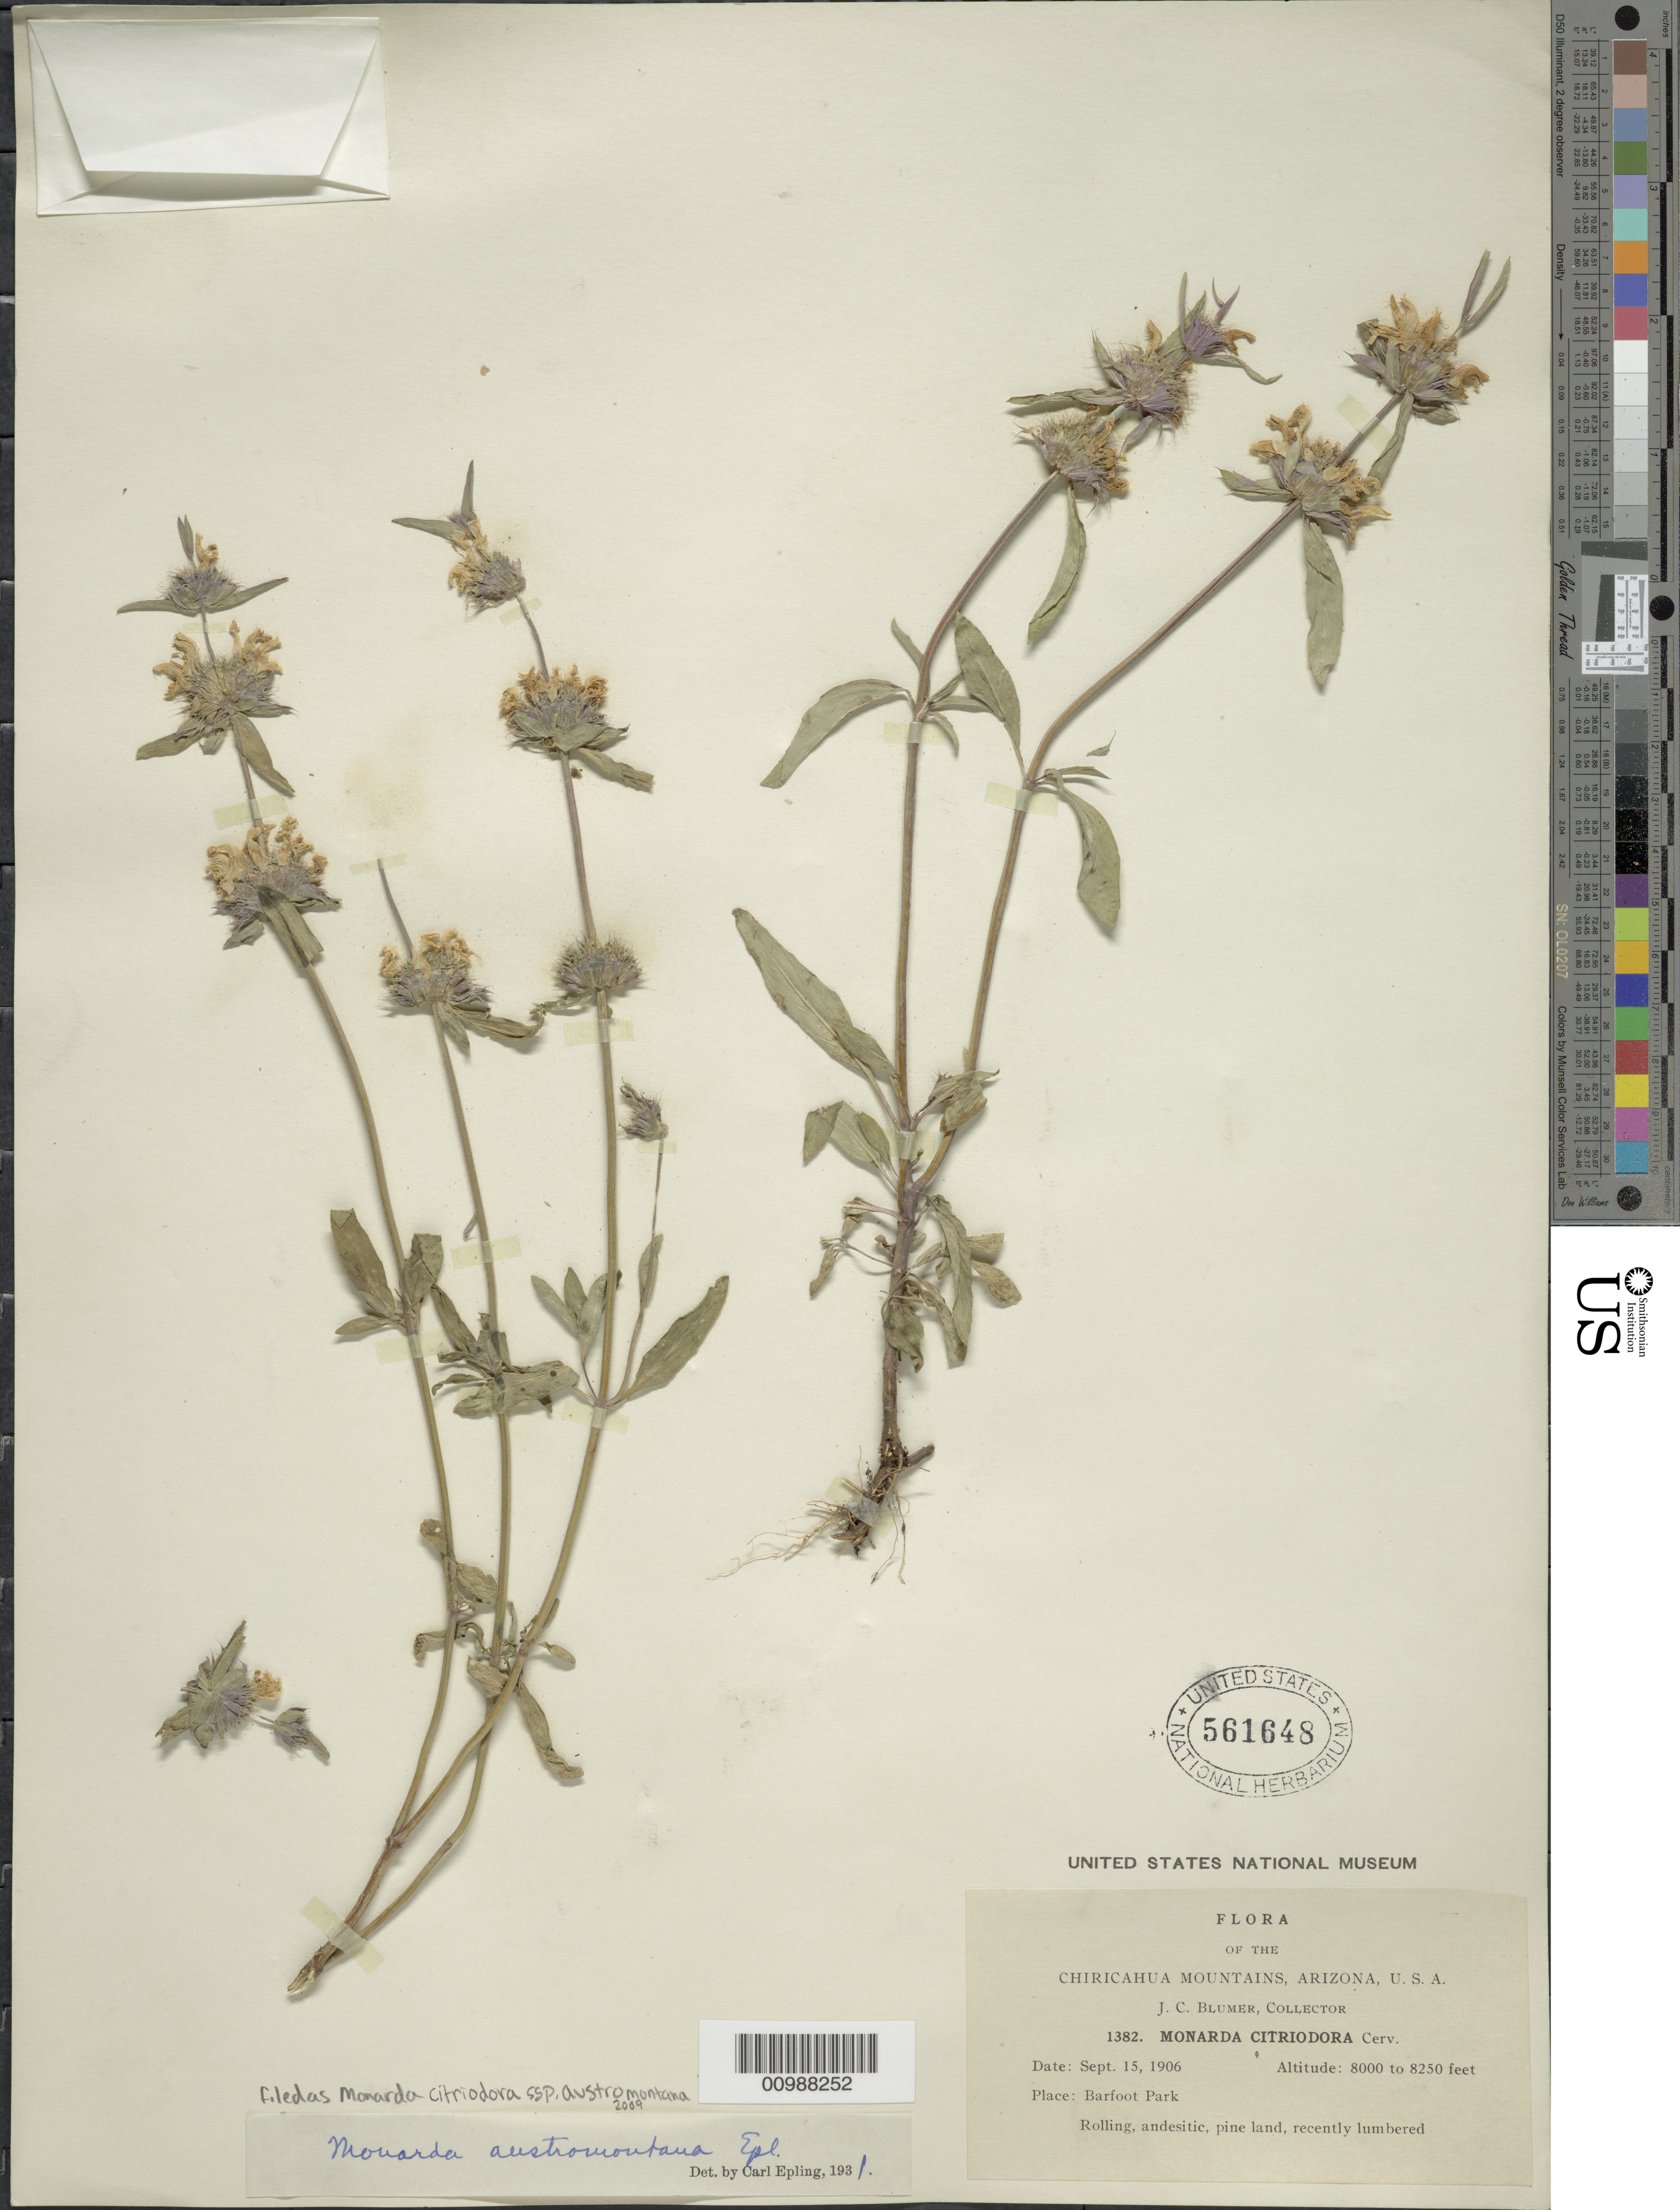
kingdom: Plantae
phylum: Tracheophyta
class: Magnoliopsida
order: Lamiales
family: Lamiaceae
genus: Monarda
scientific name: Monarda citriodora subsp. austromontana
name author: (Epling) Scora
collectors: J. C. Blumer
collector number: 1382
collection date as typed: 15 Sep 1906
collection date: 1906-09-15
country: United States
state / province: Arizona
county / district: Cochise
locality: Chiricahua Mountains, Barfoot Park. Rolling, andestic, pine land, recently lumbered.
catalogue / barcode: US 561648